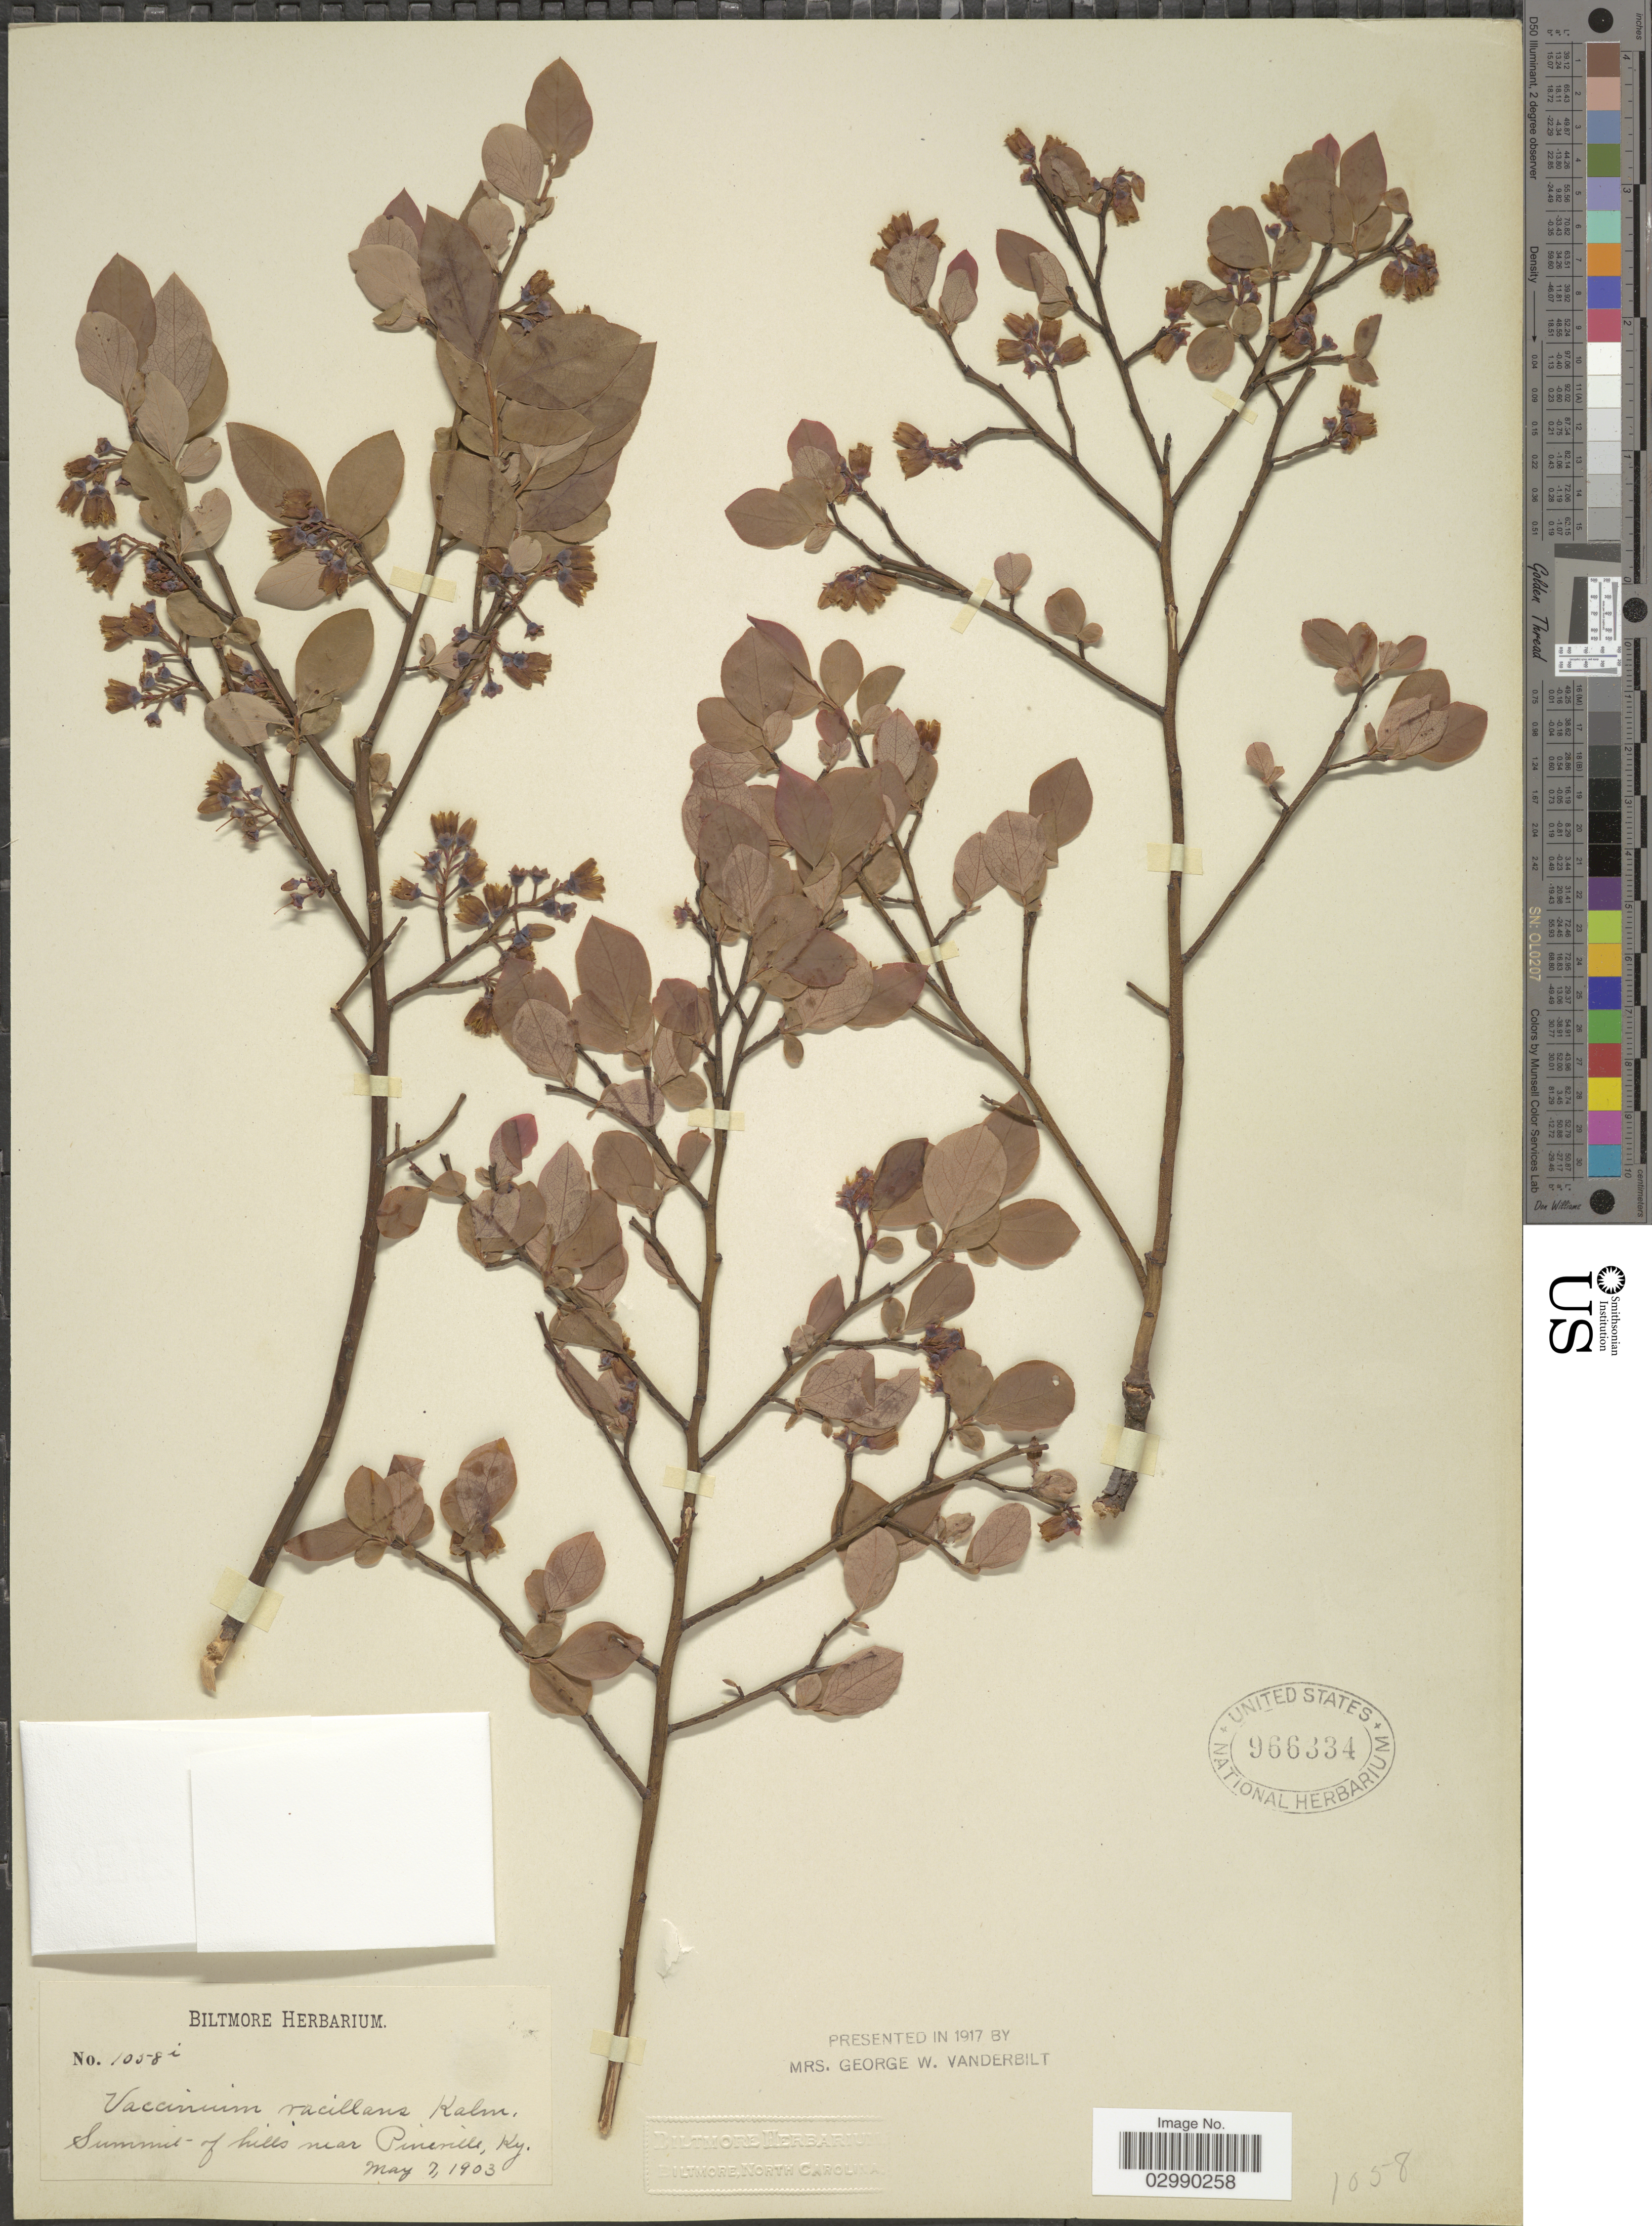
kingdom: Plantae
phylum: Tracheophyta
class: Magnoliopsida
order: Ericales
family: Ericaceae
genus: Vaccinium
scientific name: Vaccinium vacillans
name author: Kalm ex Torr.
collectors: ex herb. Biltmore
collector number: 1058i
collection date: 1903-05-07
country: United States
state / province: Kentucky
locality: Summit of hills near Pineville.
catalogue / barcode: US 966334